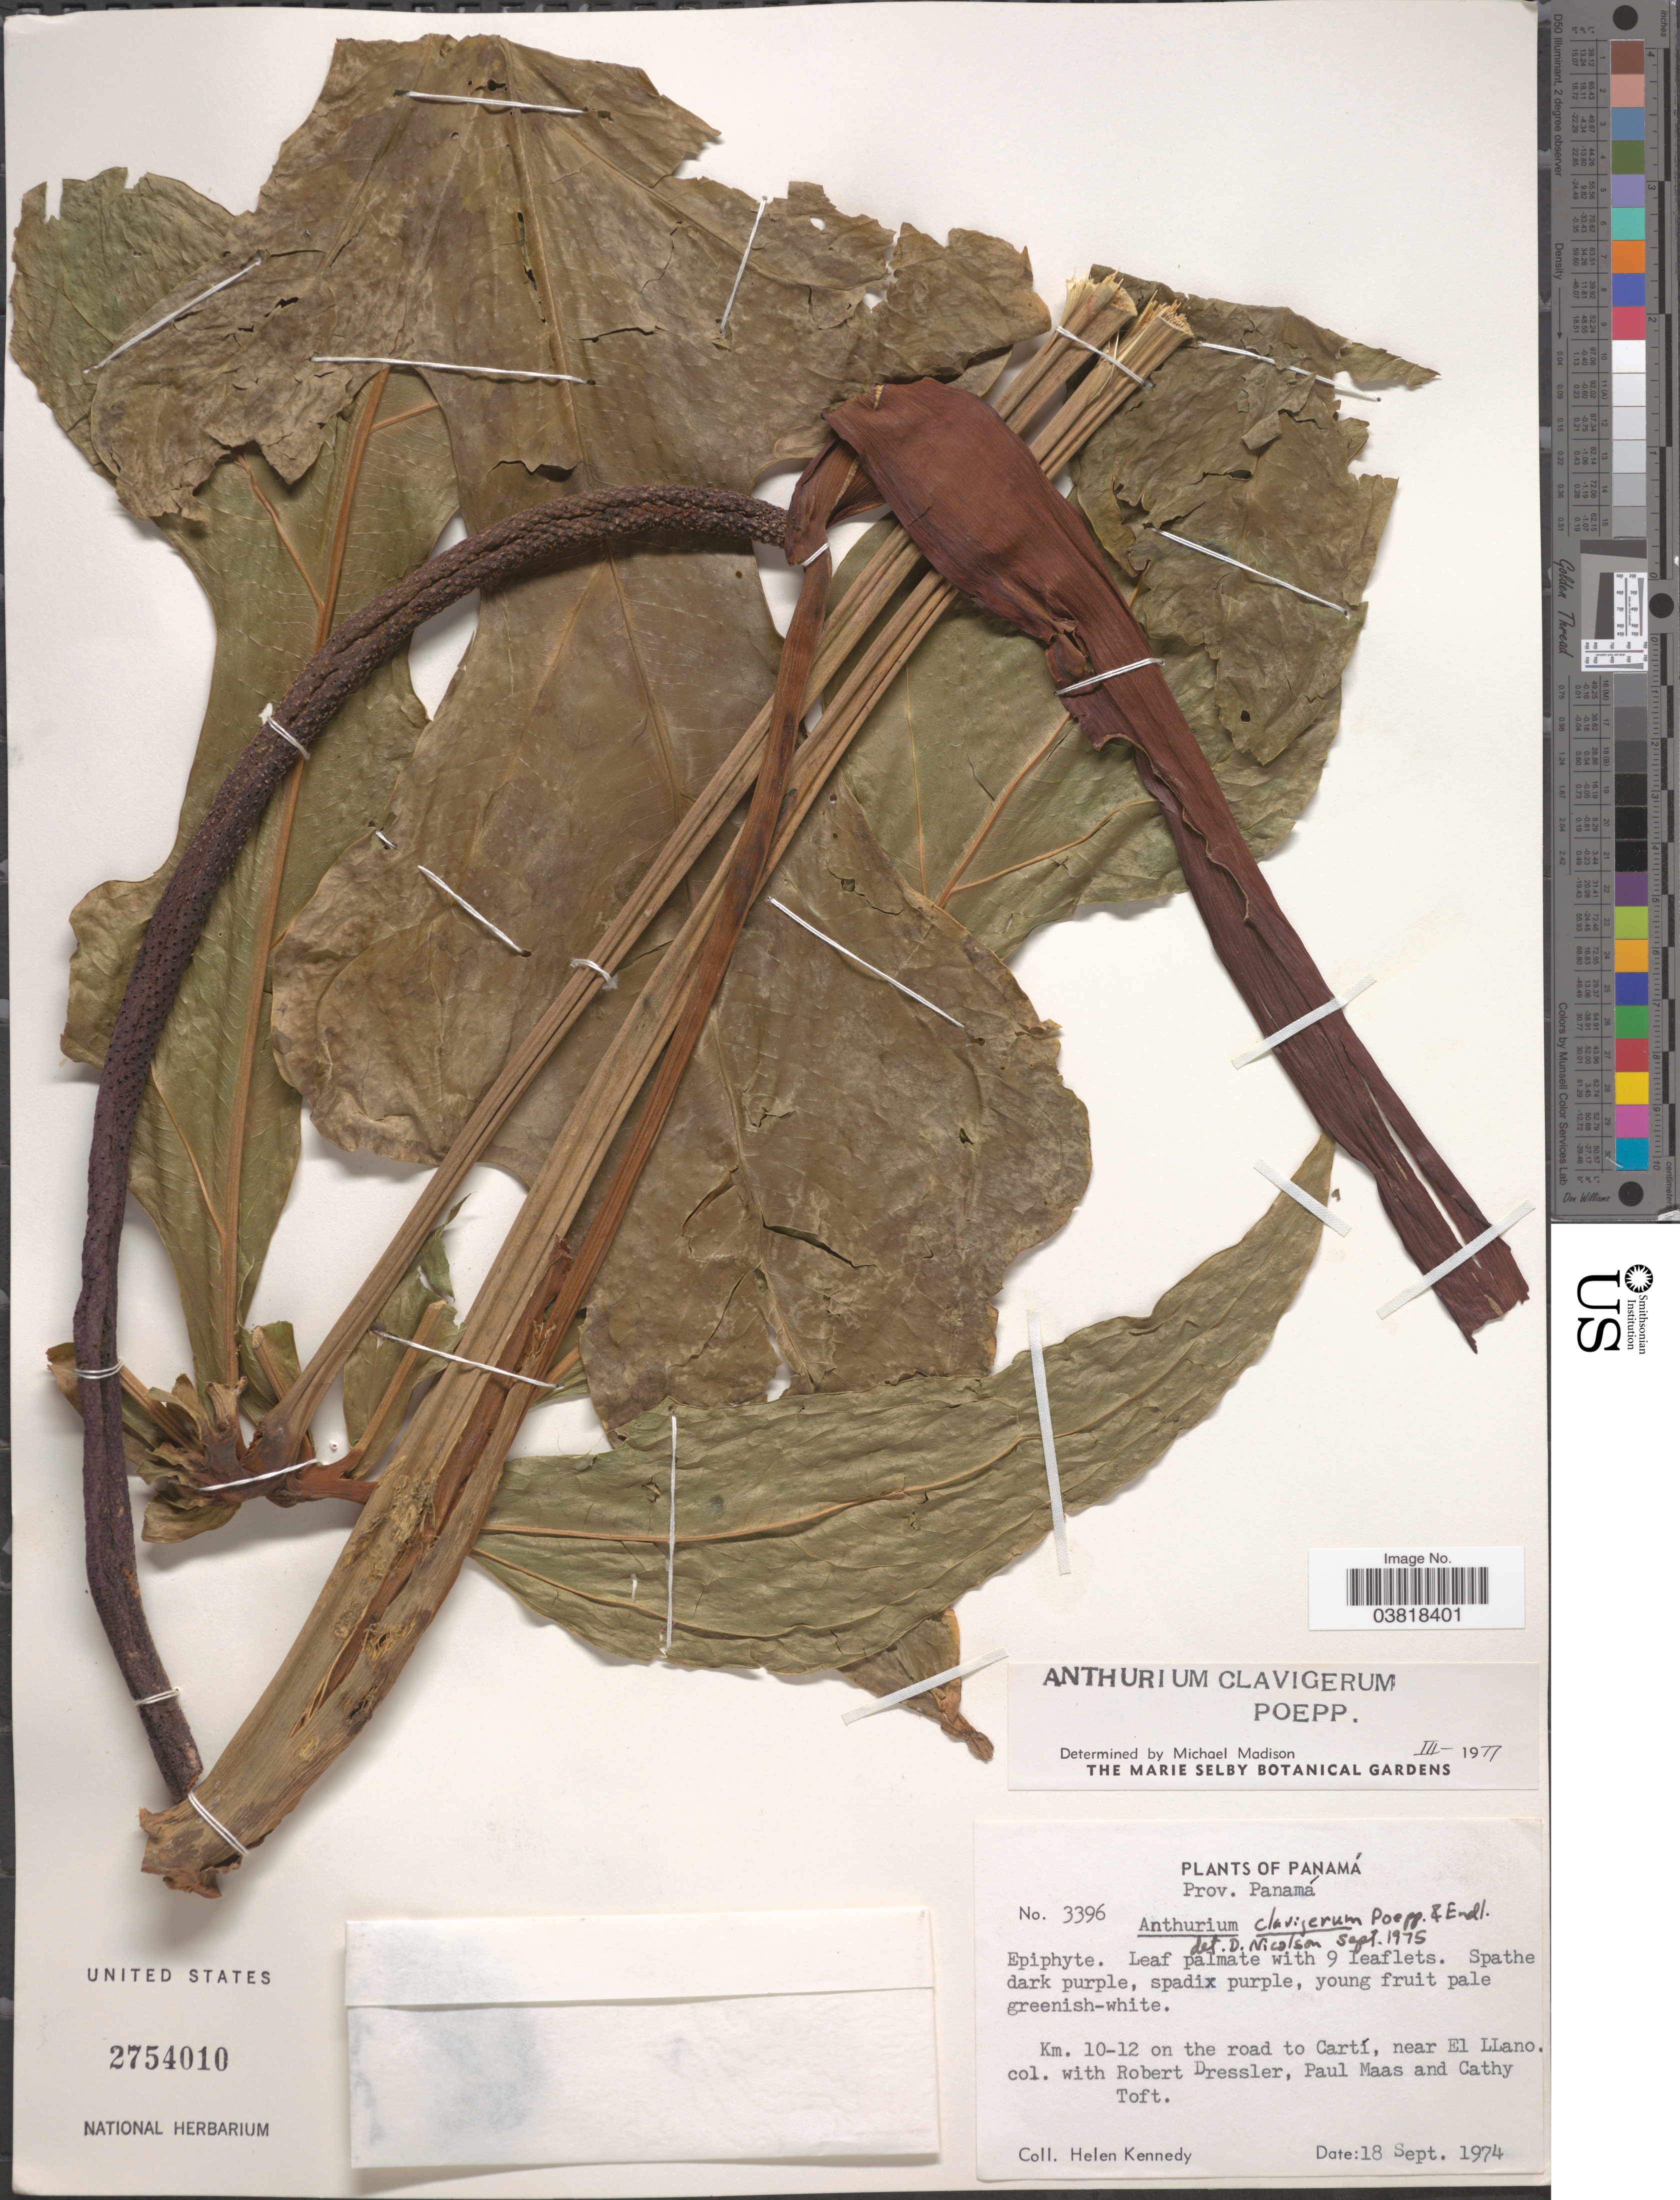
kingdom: Plantae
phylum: Tracheophyta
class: Liliopsida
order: Alismatales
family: Araceae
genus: Anthurium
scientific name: Anthurium clavigerum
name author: Poepp. & Endl.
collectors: H. Kennedy, R. Dressler, P. Maas & C. Toft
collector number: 3396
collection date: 1974-09-18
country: Panama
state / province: Panamá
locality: Km. 10-12 on the road to Cartí, near El Llano.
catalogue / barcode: US 2754010